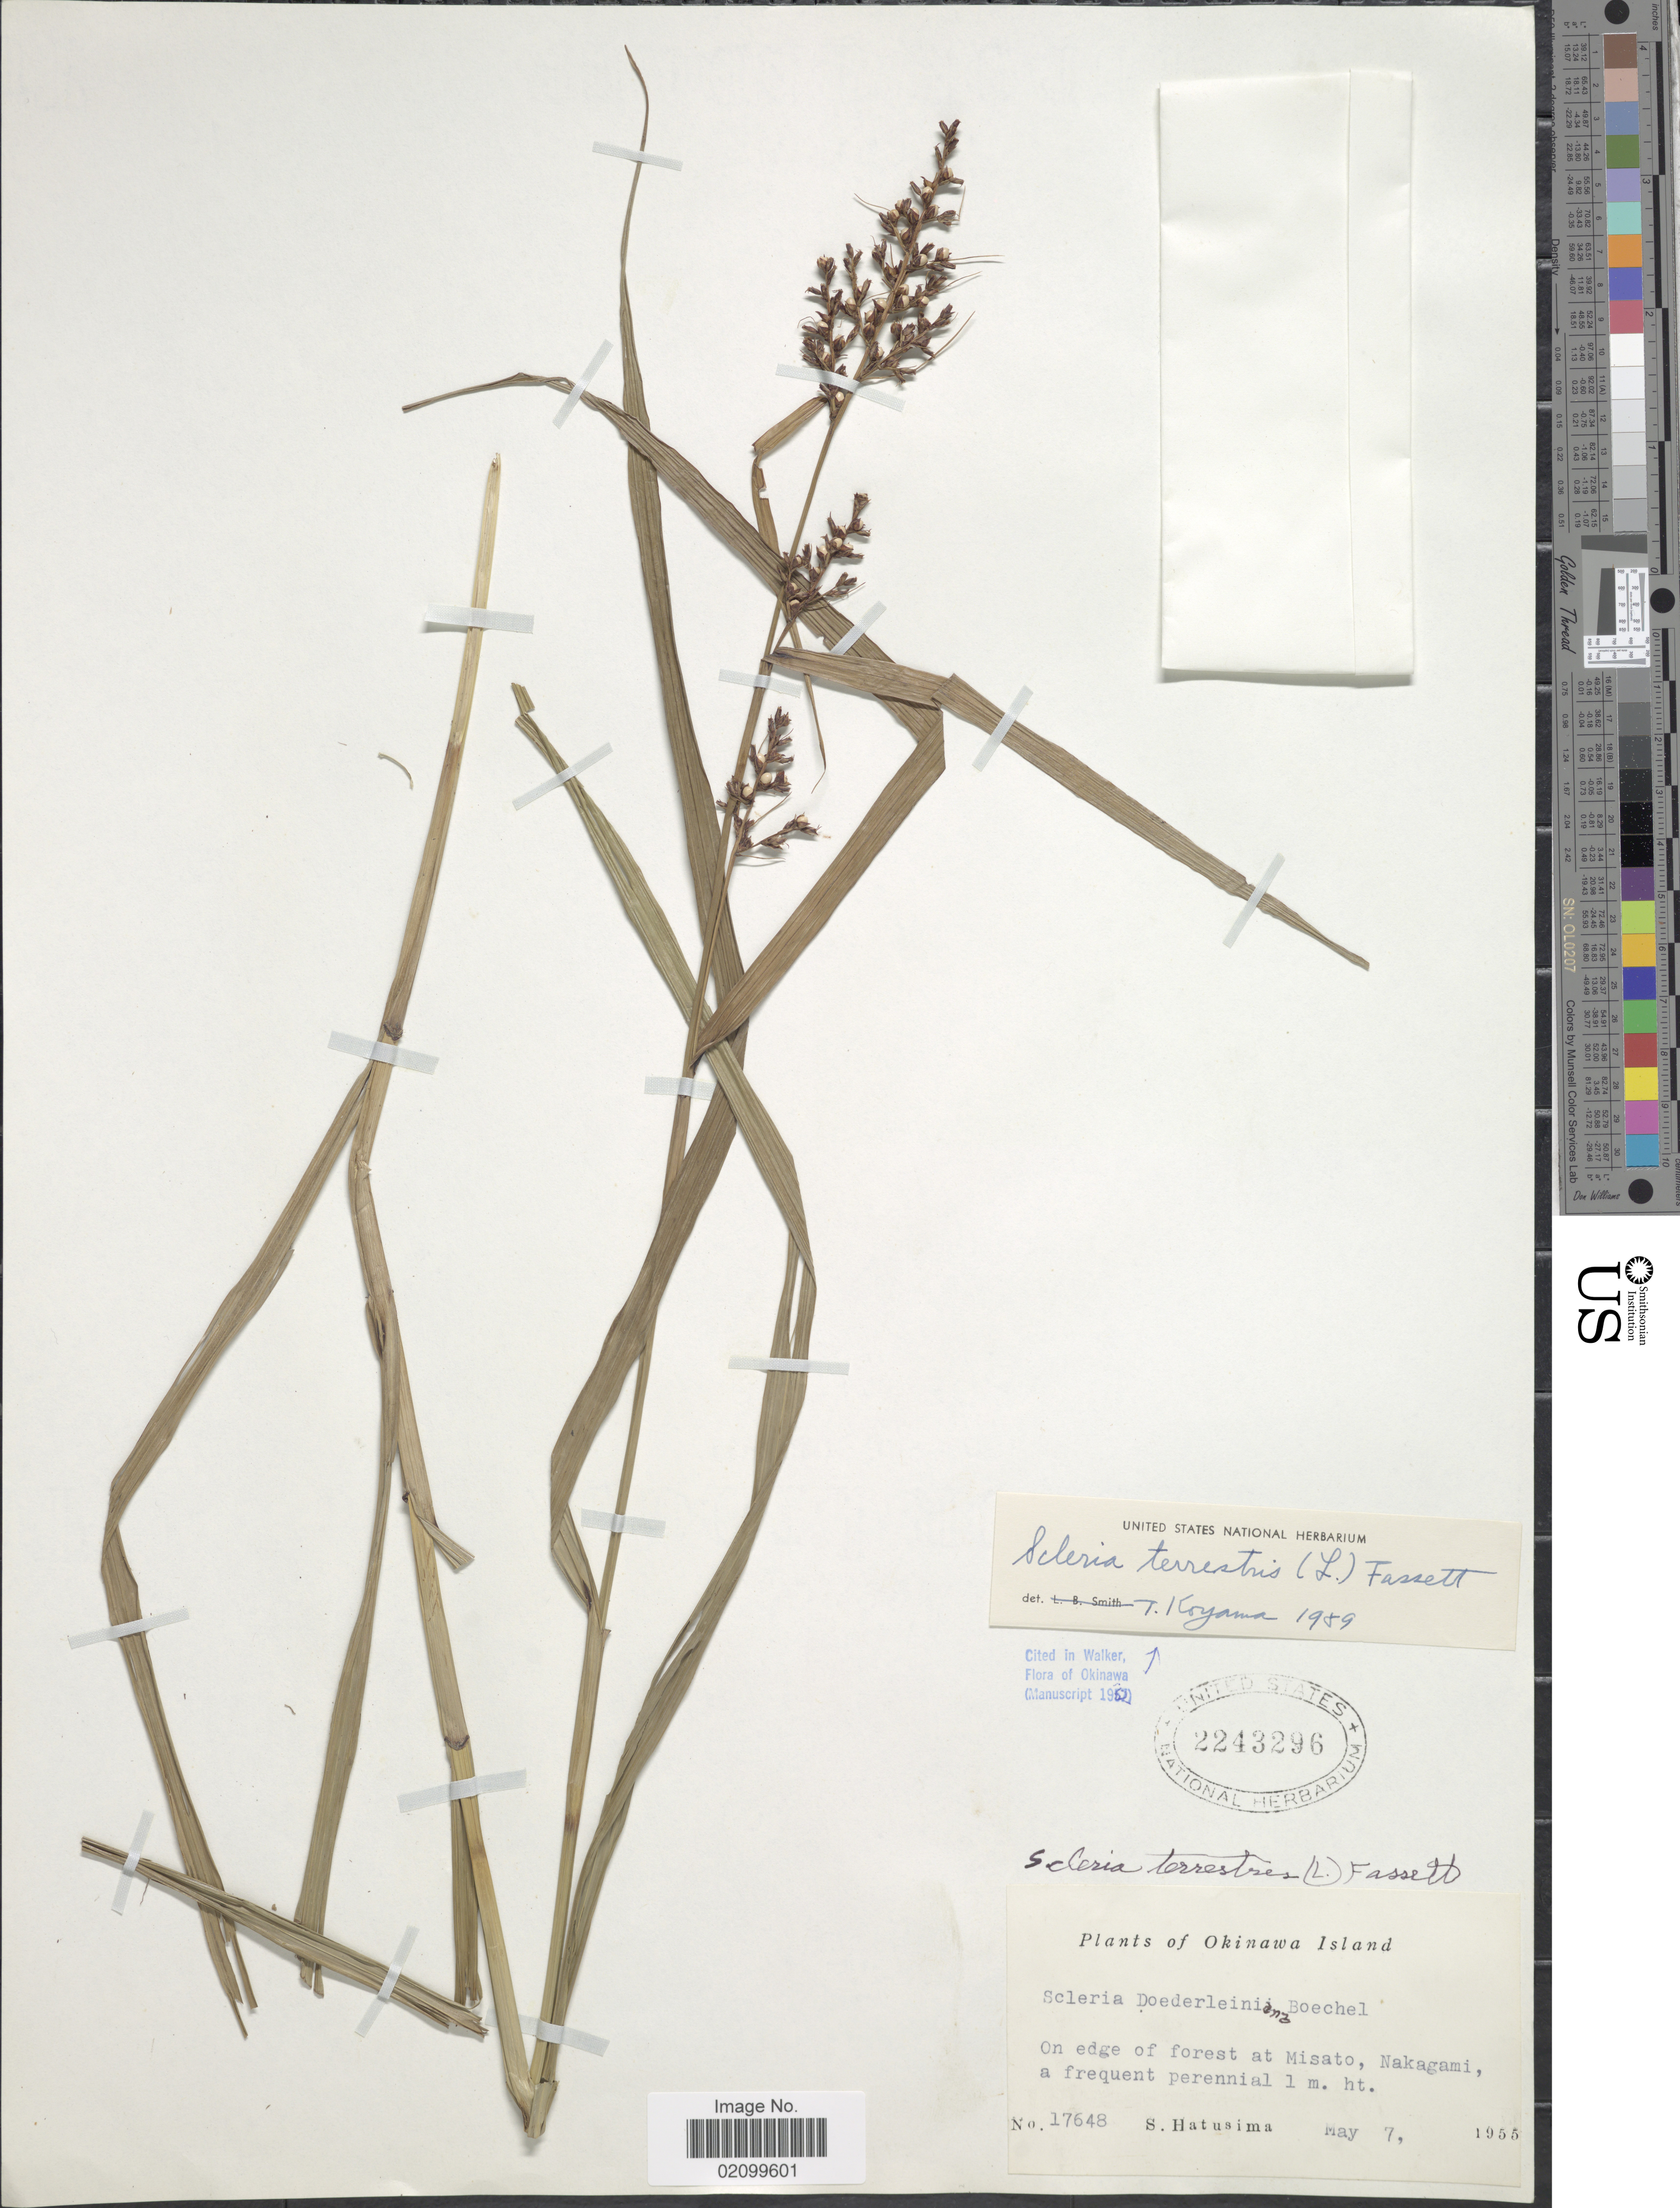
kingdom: Plantae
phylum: Tracheophyta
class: Liliopsida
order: Poales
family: Cyperaceae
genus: Scleria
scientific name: Scleria terrestris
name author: (L.) Fassett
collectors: S. Hatusima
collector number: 17648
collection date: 1955-05-07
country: Japan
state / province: Okinawa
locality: Okinawa Island. On edge of forest at Misato, Nakagami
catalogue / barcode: US 2243296